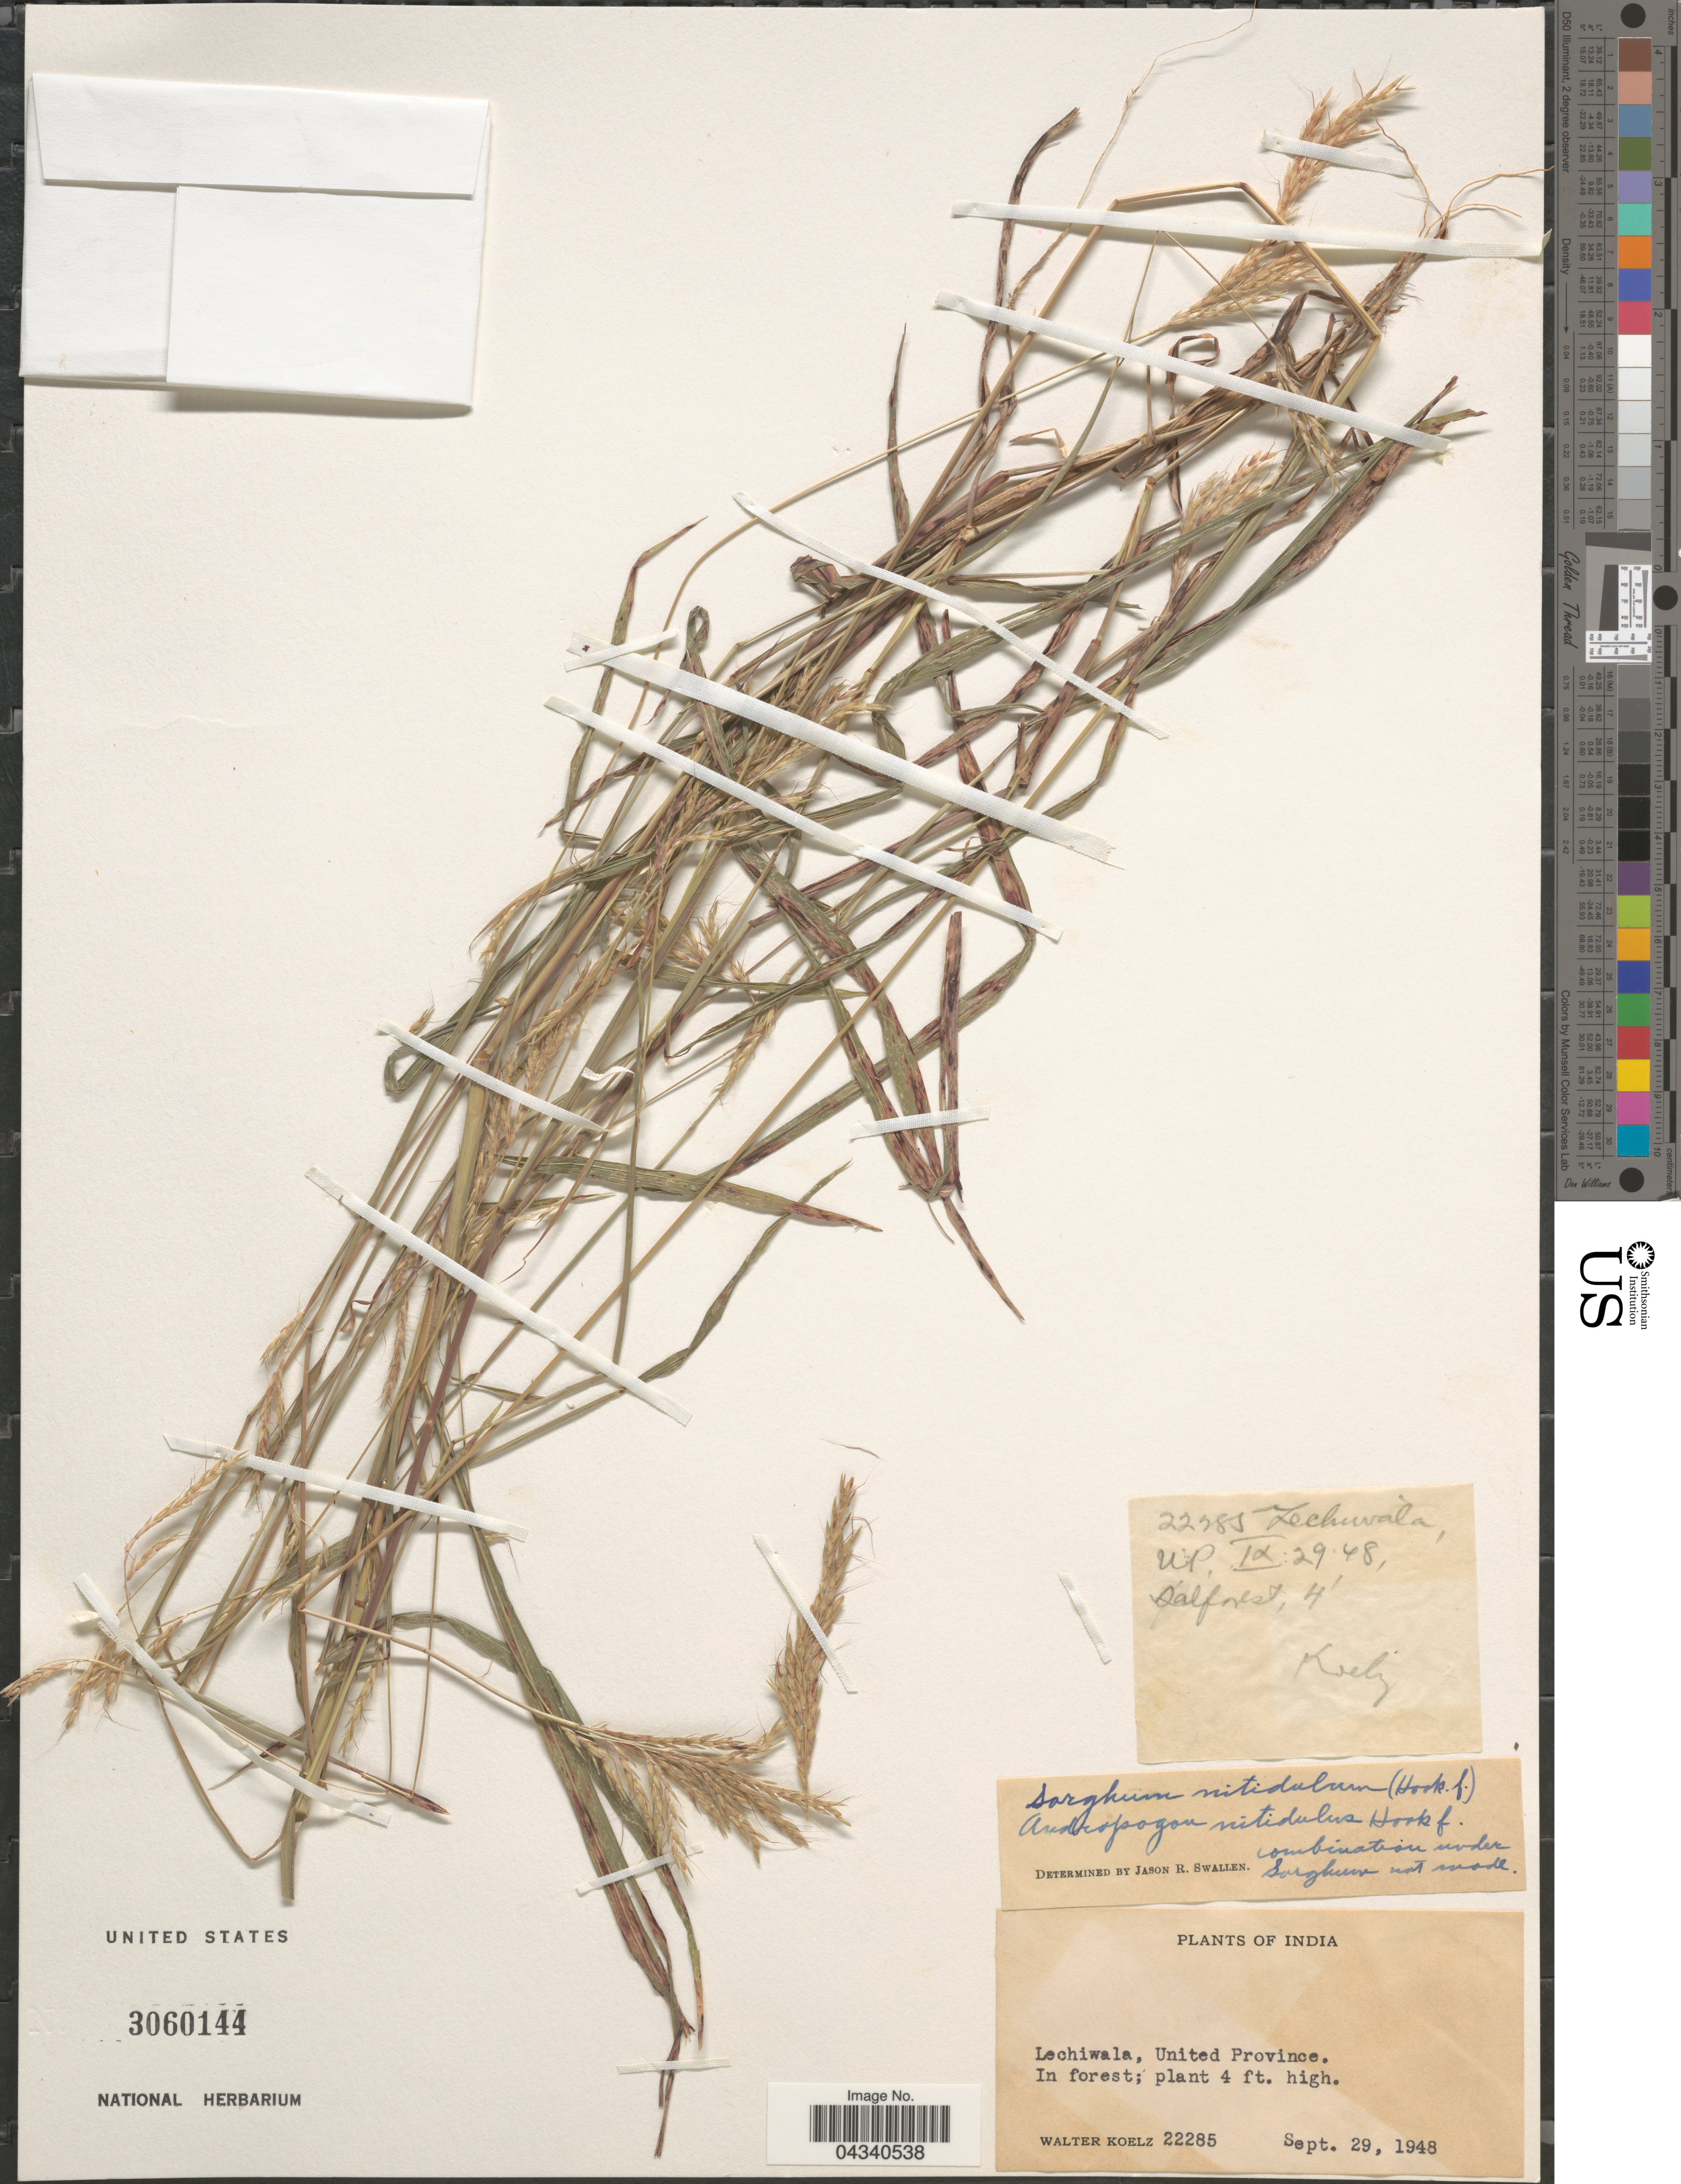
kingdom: Plantae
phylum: Tracheophyta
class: Liliopsida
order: Poales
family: Poaceae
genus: Sorghum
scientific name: Sorghum nitidum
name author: (Vahl) Pers.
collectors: W. N. Koelz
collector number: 22285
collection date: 1948-09-29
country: India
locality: Lechiwala, United Province.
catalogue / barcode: US 3060144